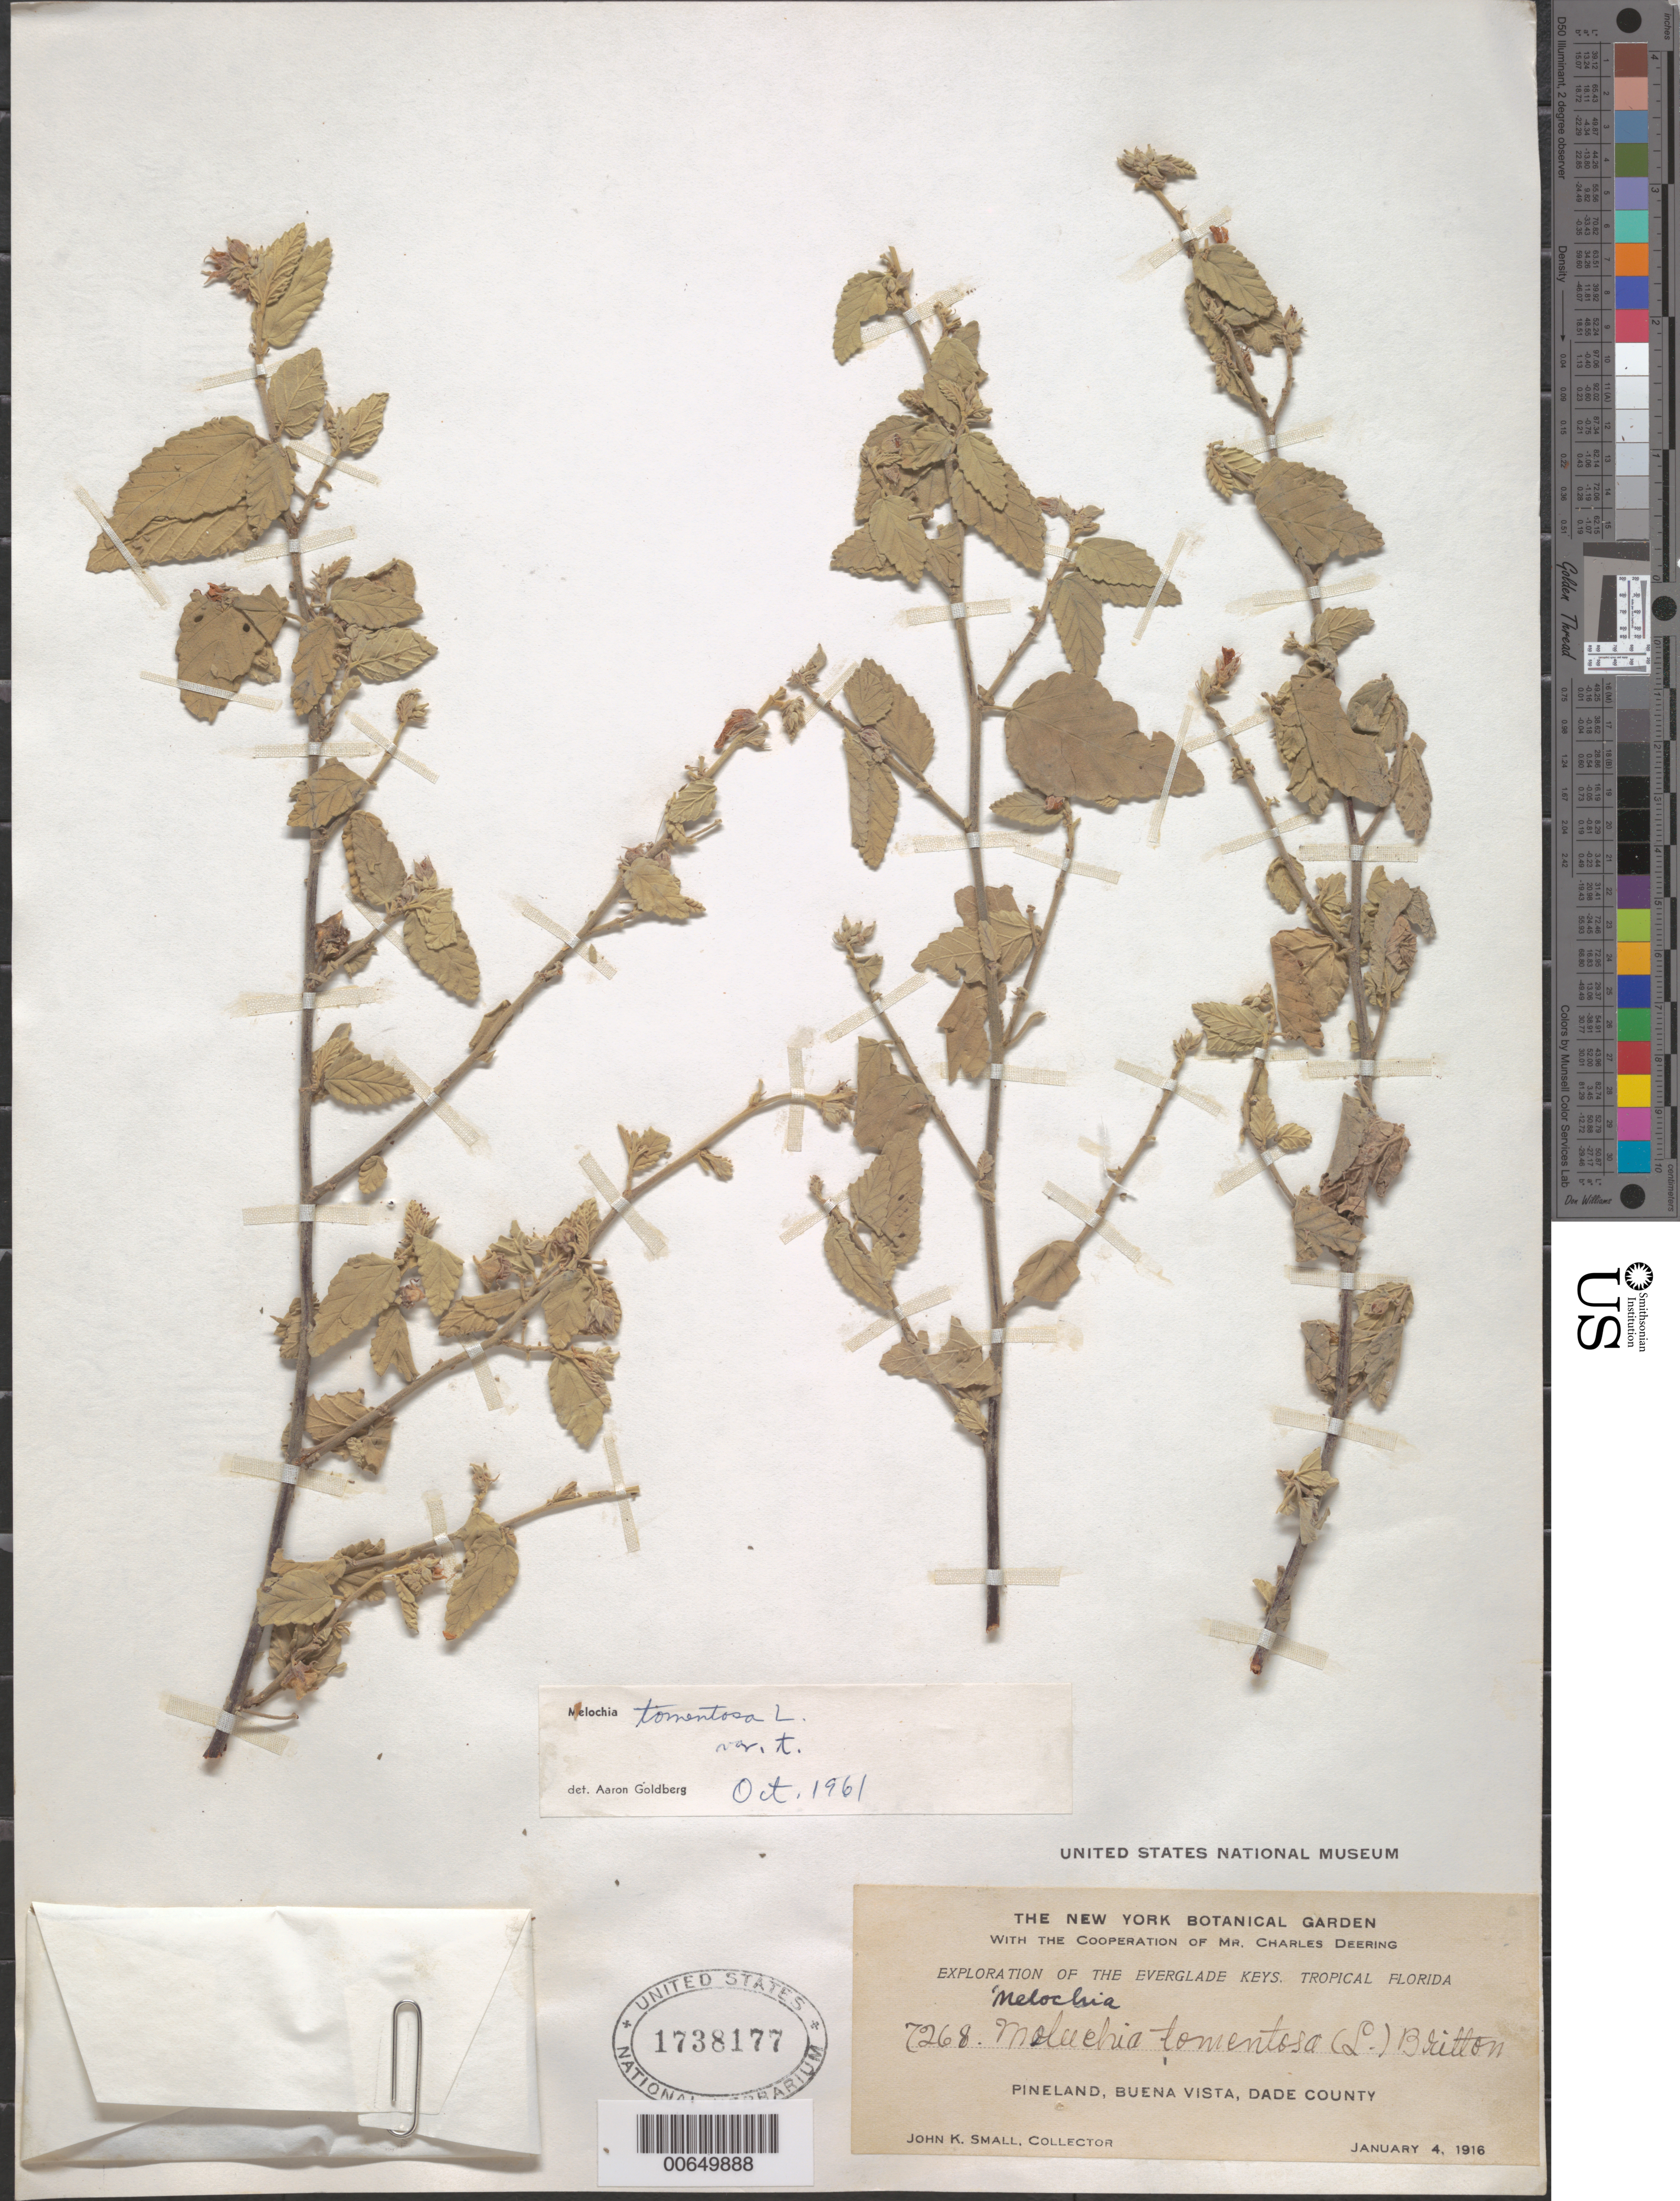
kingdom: Plantae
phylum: Tracheophyta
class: Magnoliopsida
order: Malvales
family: Malvaceae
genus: Melochia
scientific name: Melochia tomentosa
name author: L.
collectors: J. K. Small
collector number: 7268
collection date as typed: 01 Jan 1916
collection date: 1916-01-01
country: United States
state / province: Florida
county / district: Dade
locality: Buena Vista.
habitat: Pineland.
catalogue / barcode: US 1738177